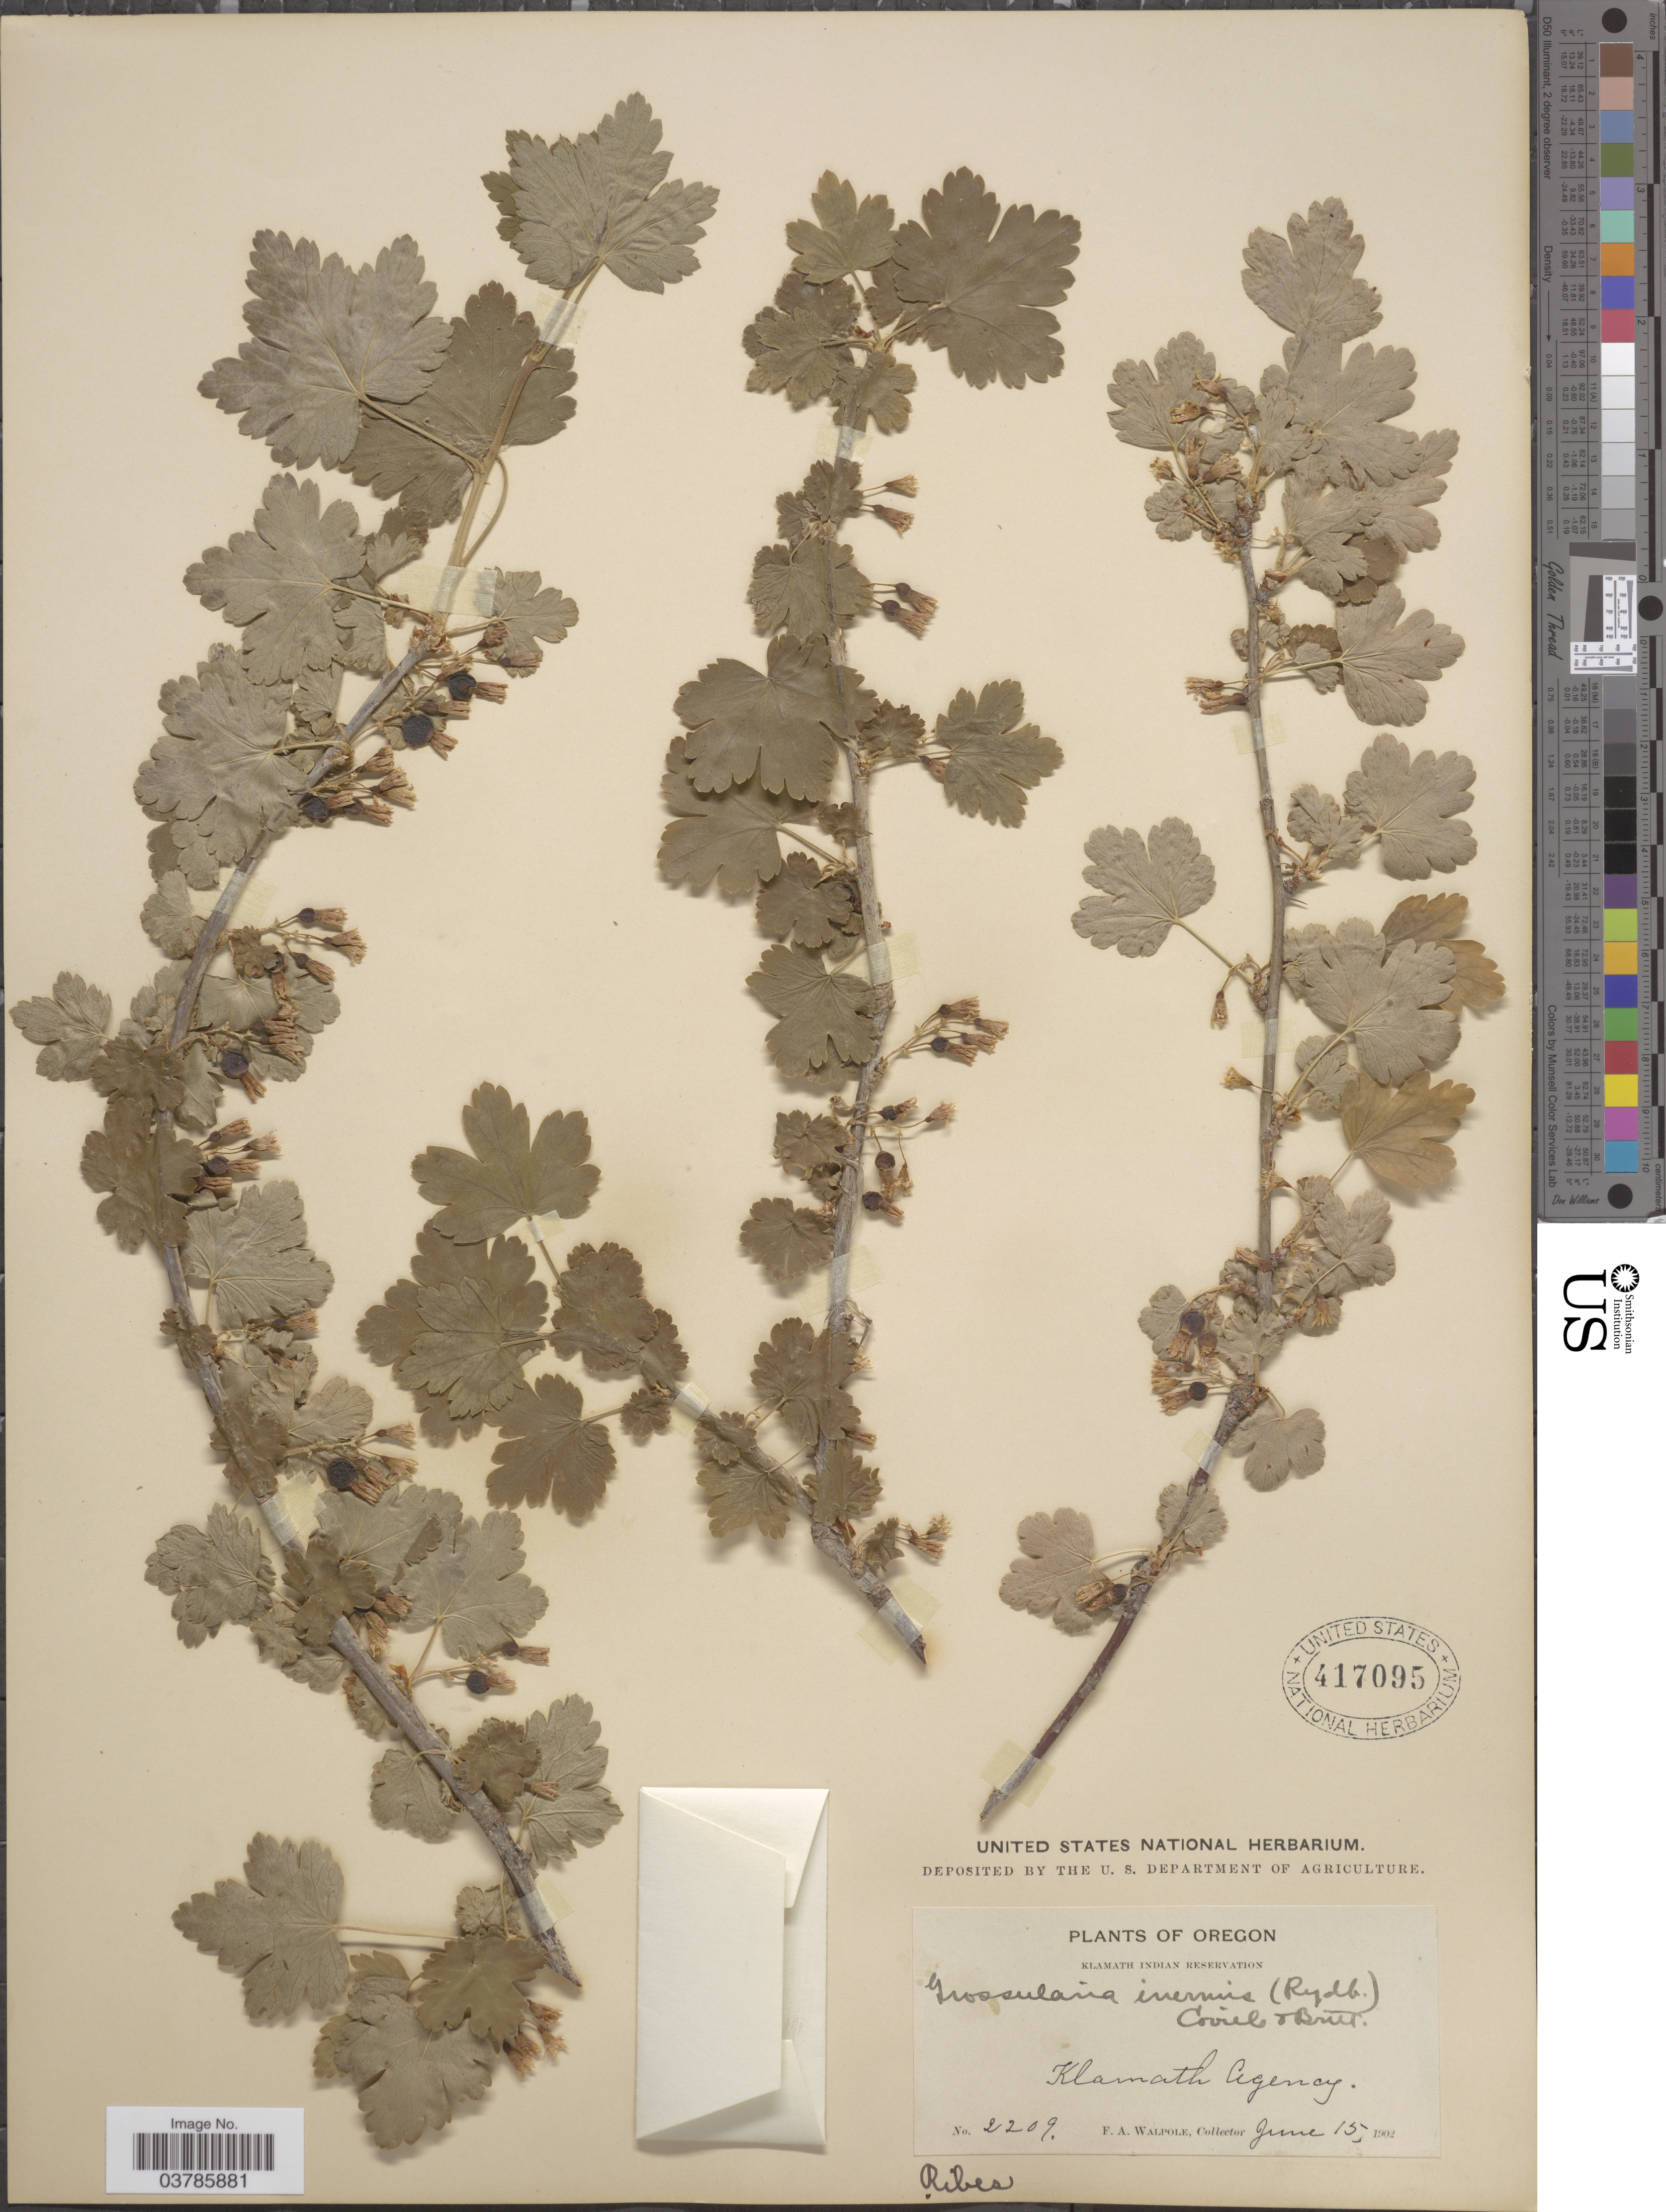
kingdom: Plantae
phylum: Tracheophyta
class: Magnoliopsida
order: Saxifragales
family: Grossulariaceae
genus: Ribes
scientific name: Ribes inerme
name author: Rydb.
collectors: F. Walpole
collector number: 2209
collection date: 1902-06-15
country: United States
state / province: Oregon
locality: Klamath Indian Reservation. Klamath Agency.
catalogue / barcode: US 417095